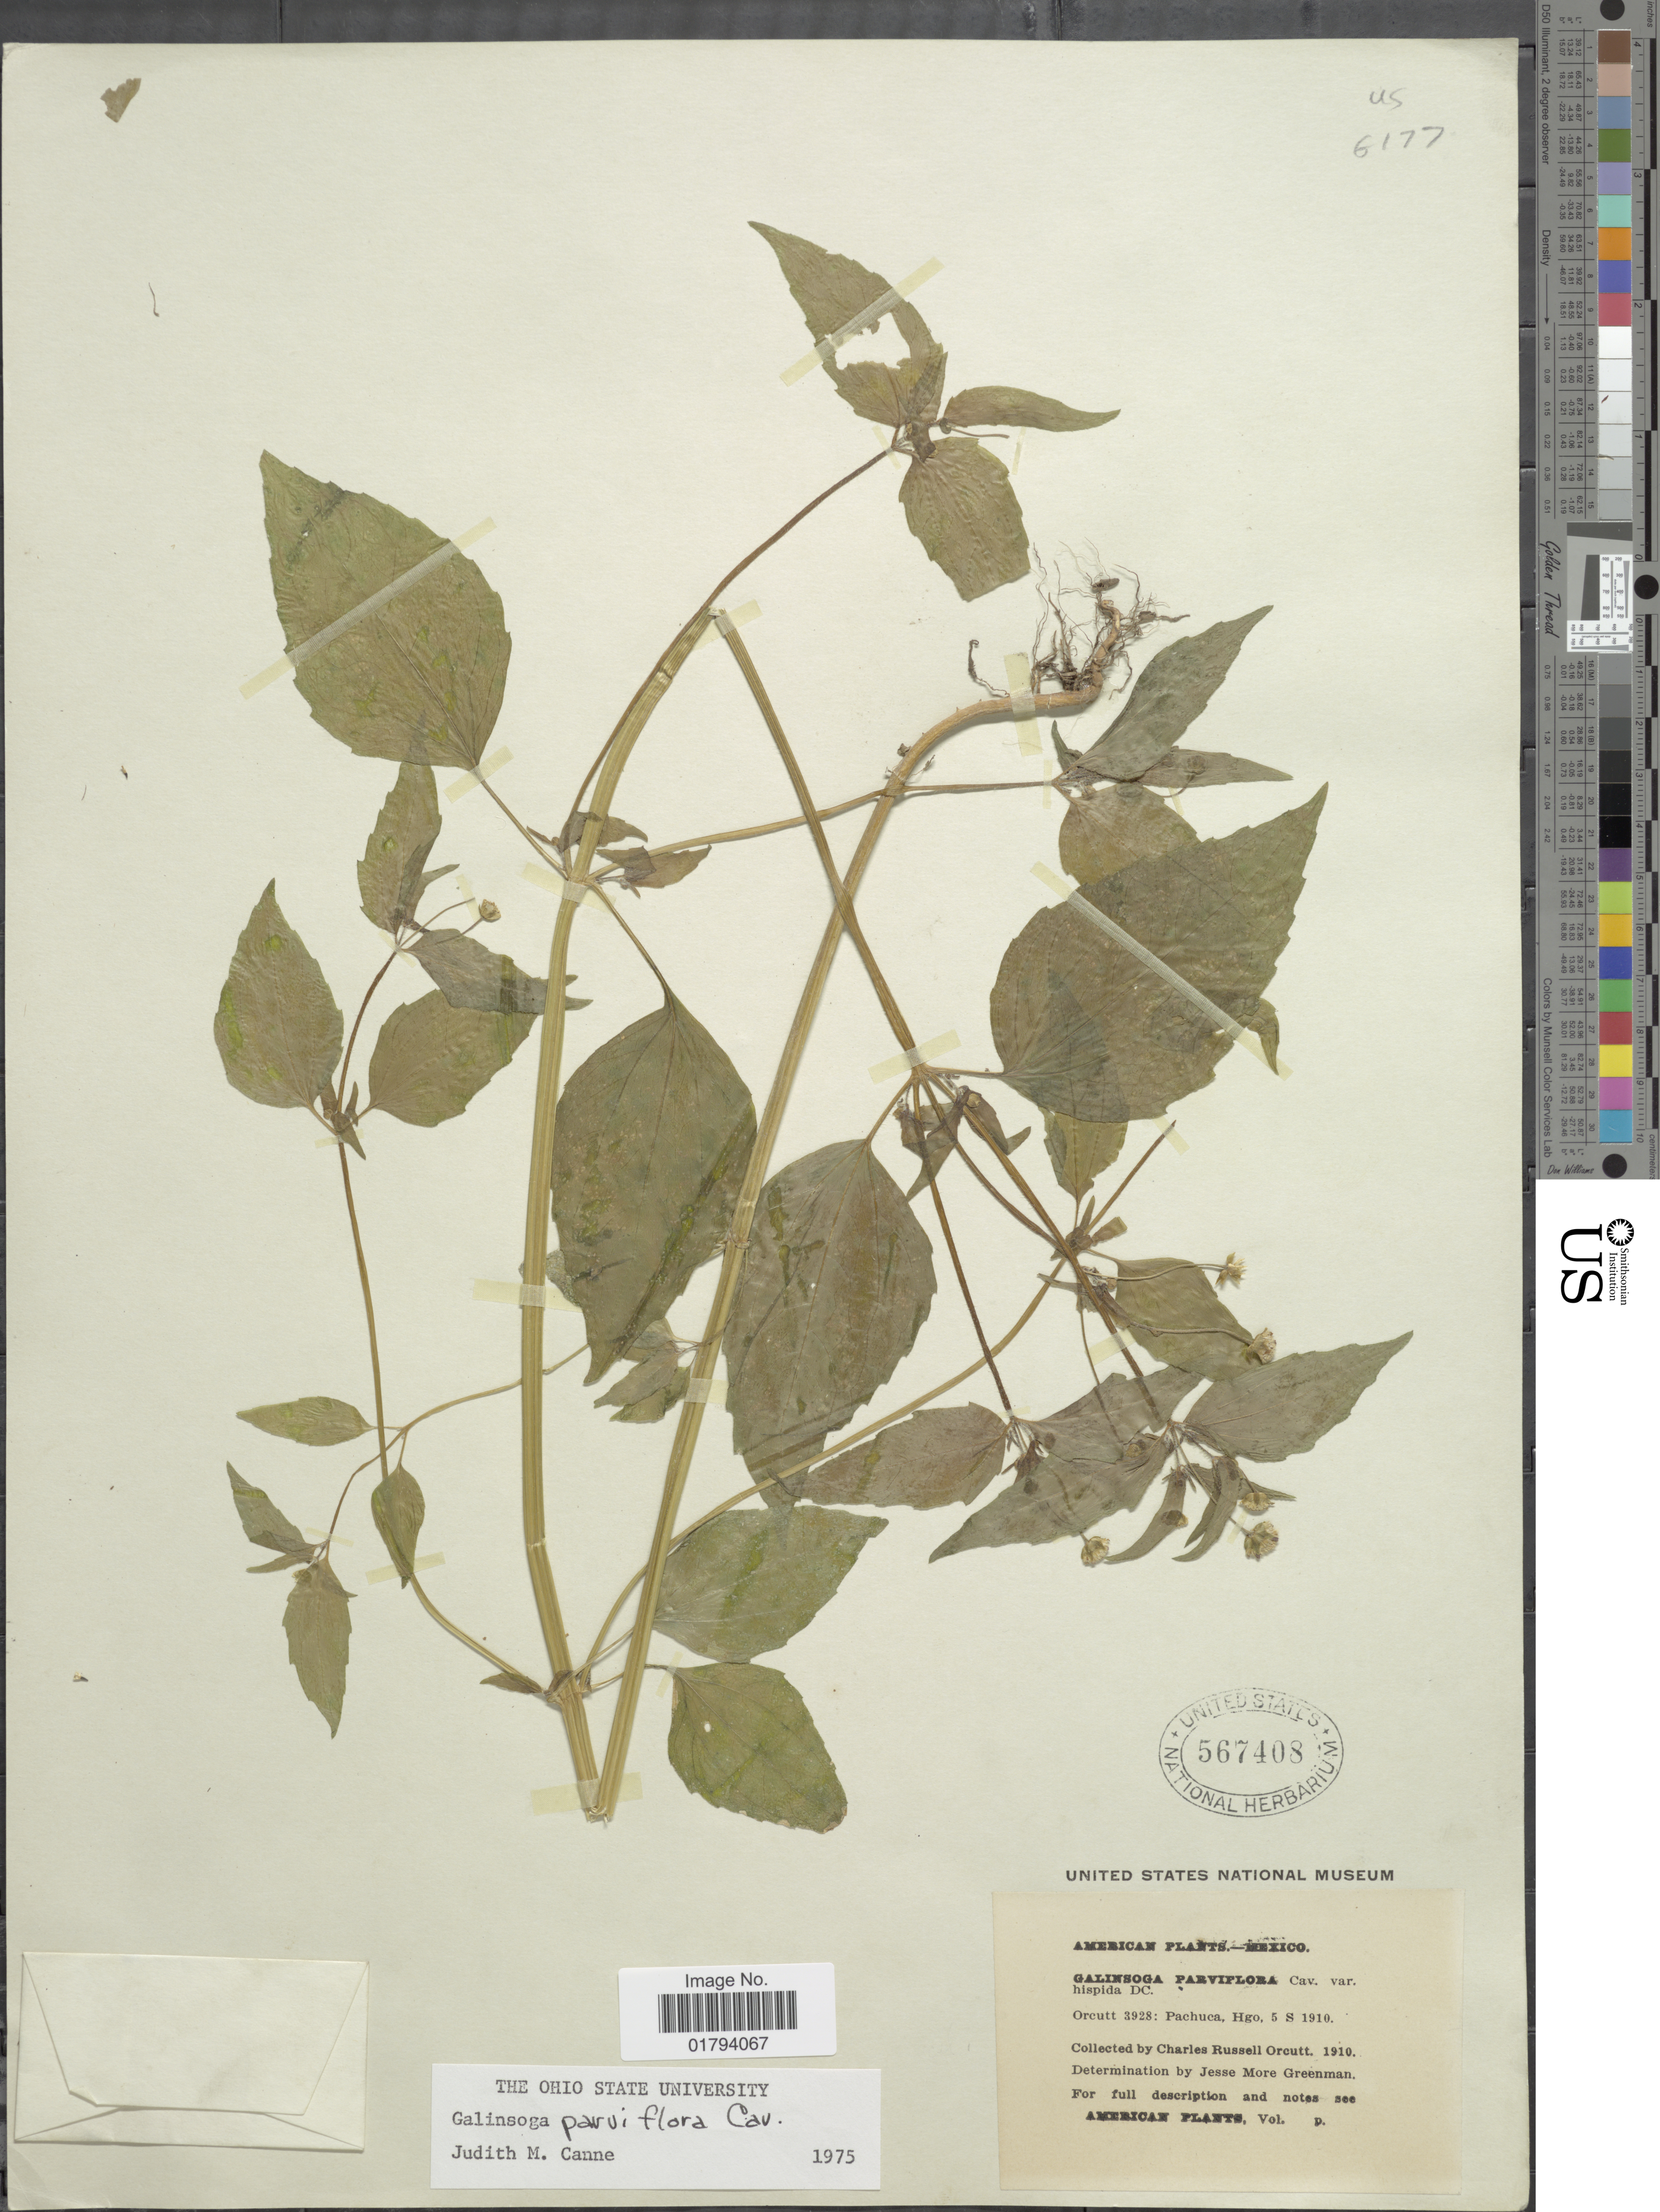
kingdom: Plantae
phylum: Tracheophyta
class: Magnoliopsida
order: Asterales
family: Asteraceae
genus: Galinsoga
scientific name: Galinsoga parviflora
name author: Cav.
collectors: C. R. Orcutt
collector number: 3928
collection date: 1910-09-05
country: Mexico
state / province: Hidalgo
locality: Pachuca.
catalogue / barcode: US 567408